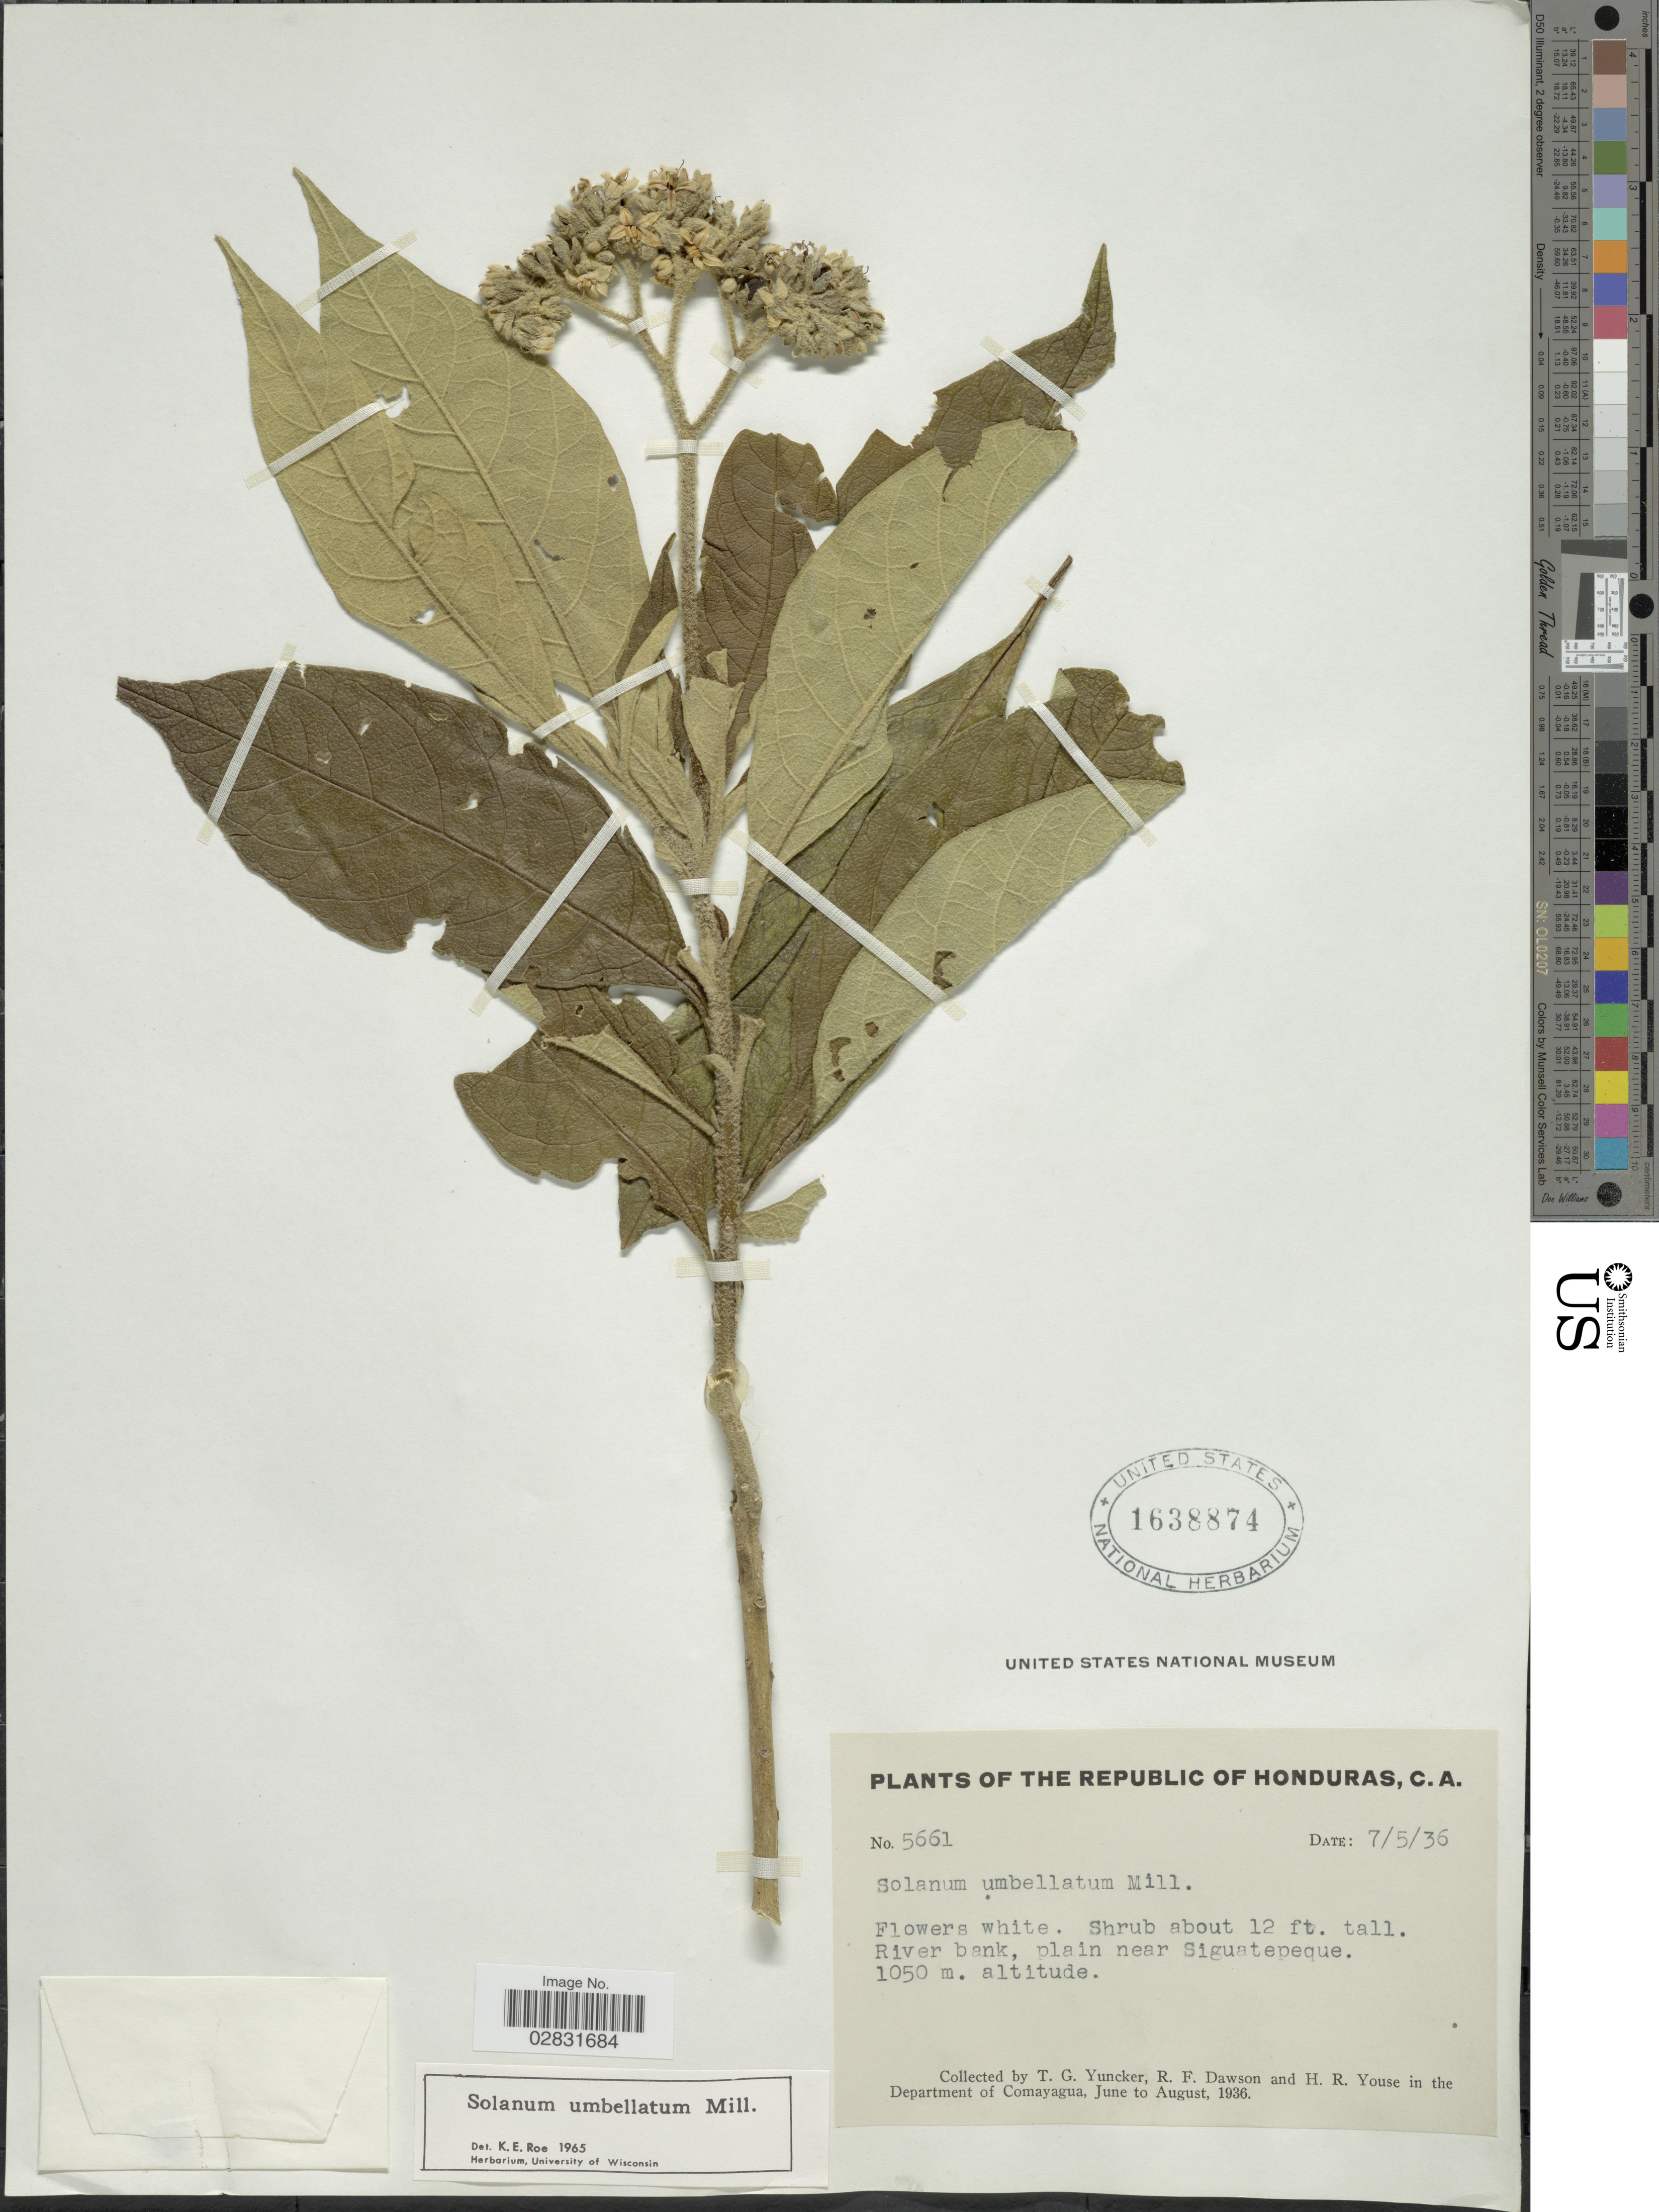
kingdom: Plantae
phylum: Tracheophyta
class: Magnoliopsida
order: Solanales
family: Solanaceae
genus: Solanum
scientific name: Solanum umbellatum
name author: Mill.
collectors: T. G. Yuncker, R. F. Dawson & H. Youse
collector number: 5661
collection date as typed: Transcribed d/m/y: 7/5/36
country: Honduras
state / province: Comayagua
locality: River bank, plain near Siguatepeque. In the Department of Comayagua.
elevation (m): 1050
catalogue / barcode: US 1638874